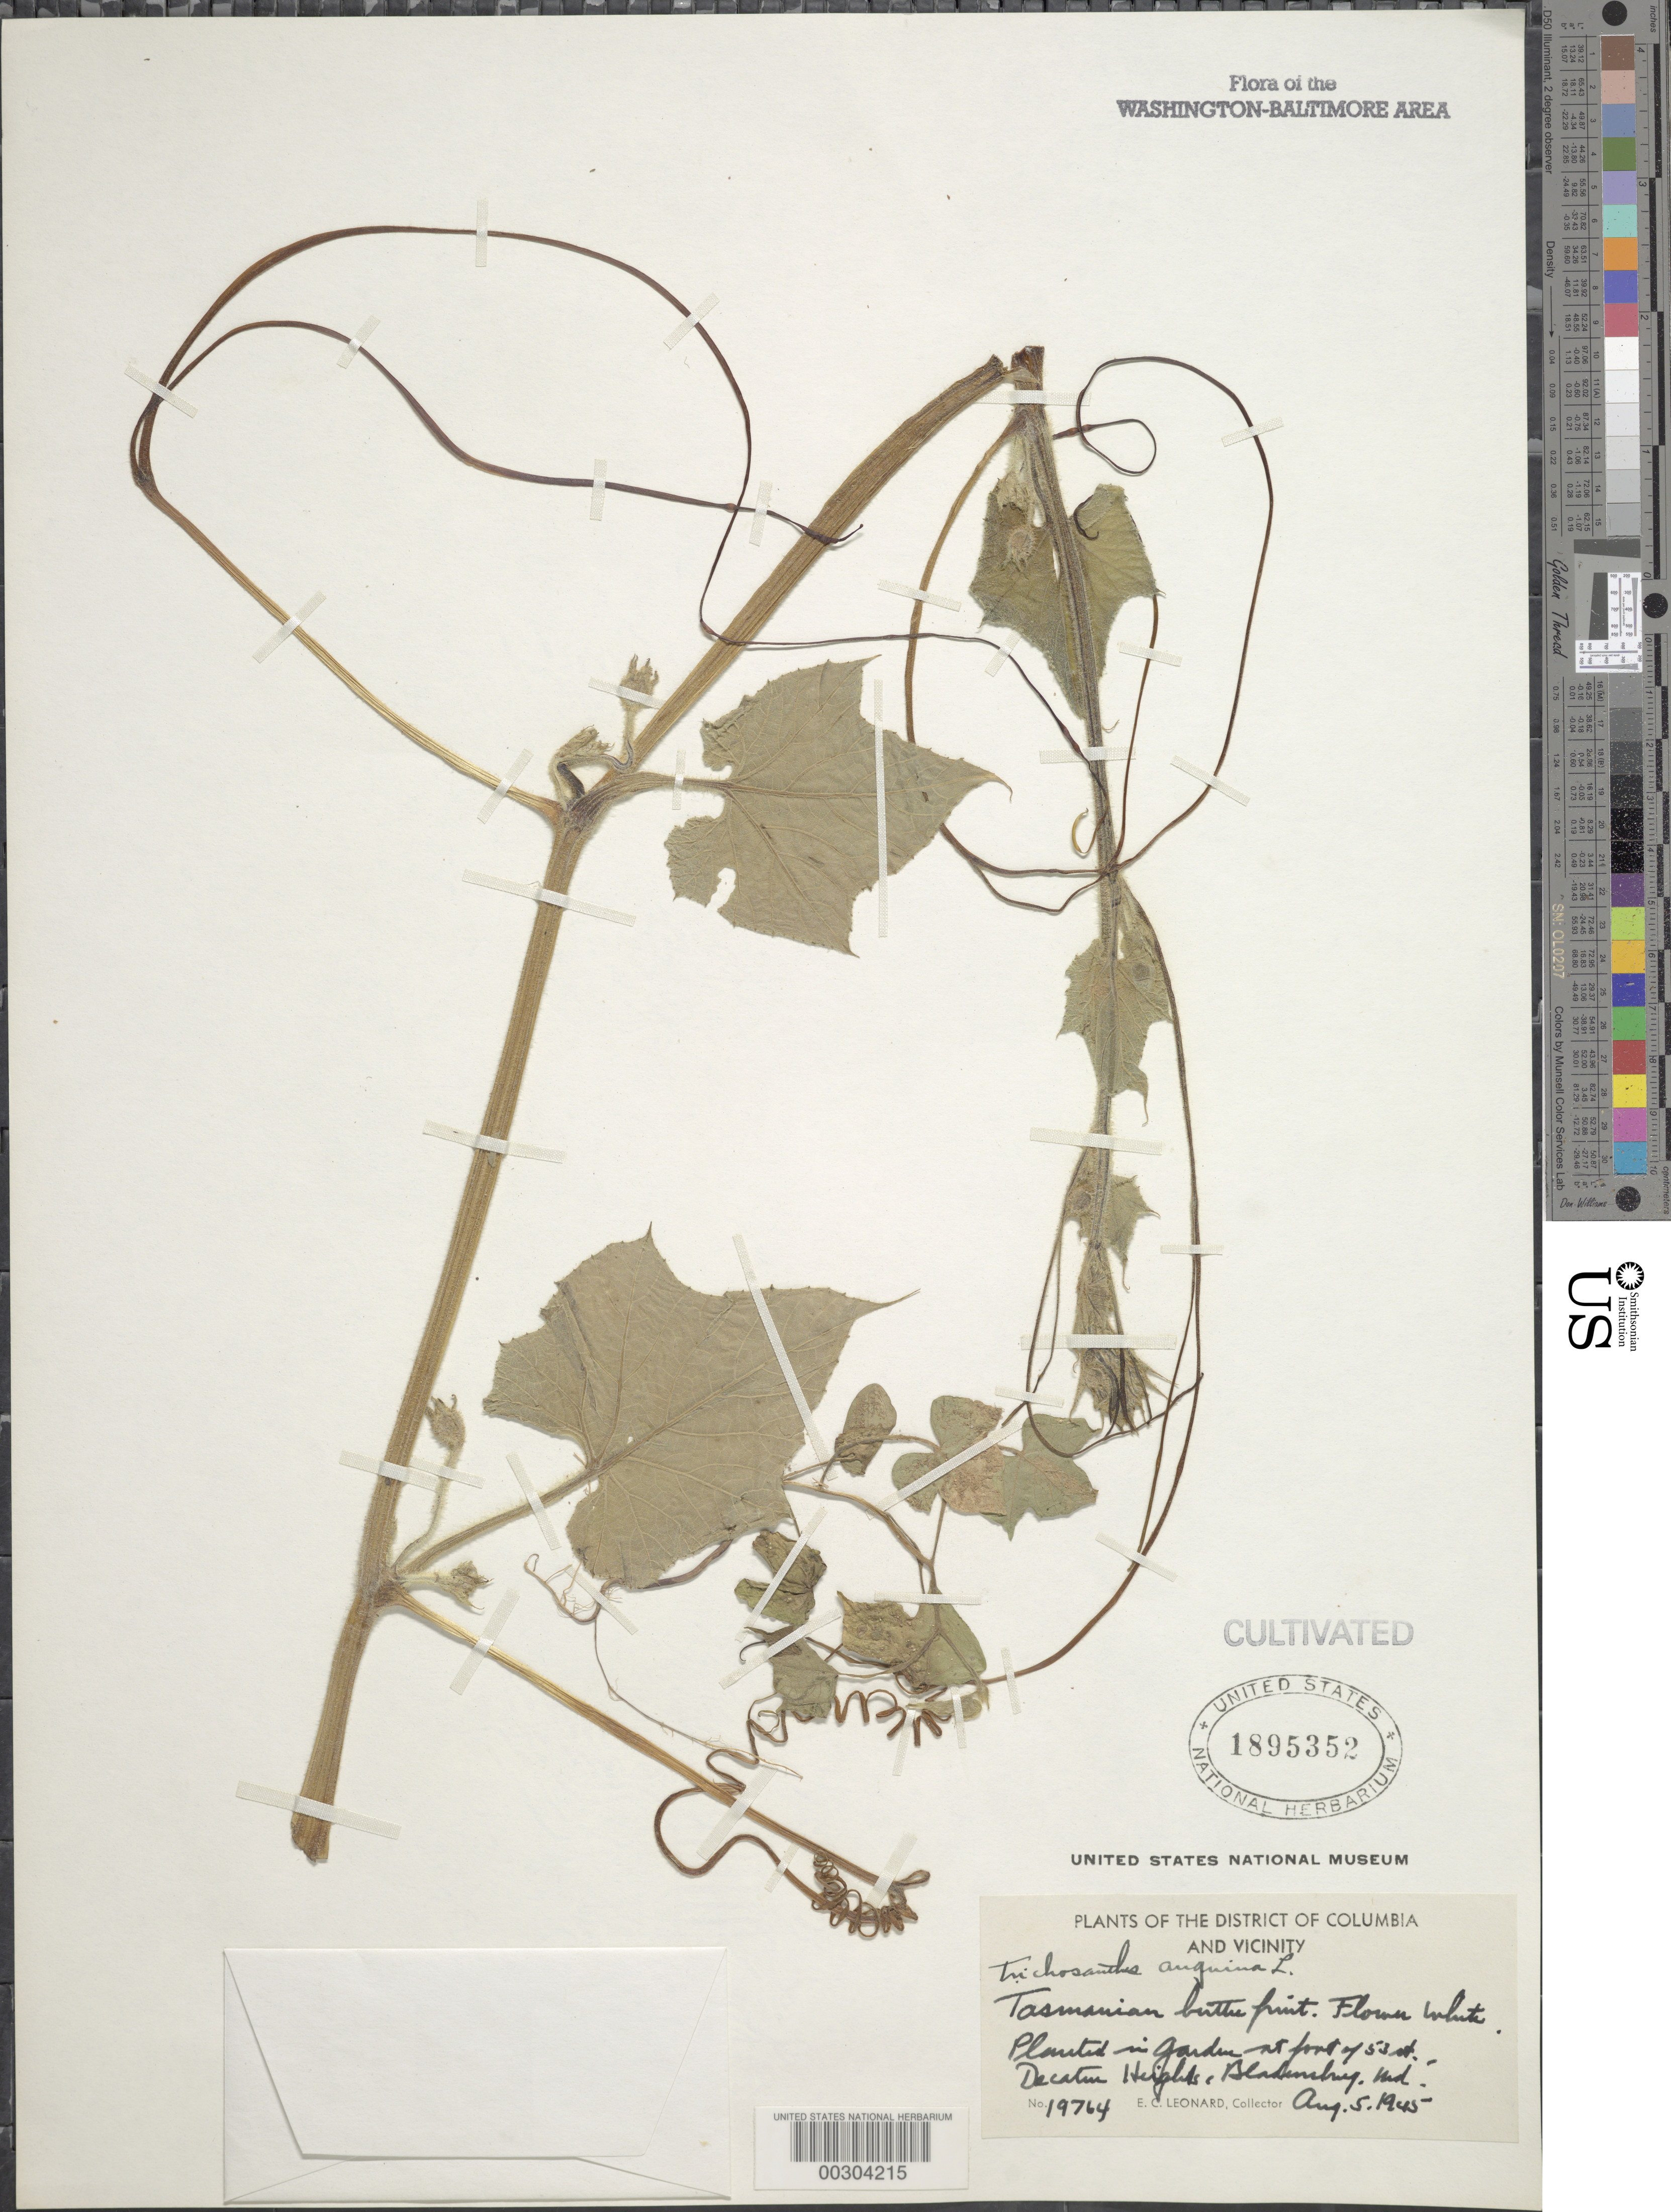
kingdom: Plantae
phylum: Tracheophyta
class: Magnoliopsida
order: Cucurbitales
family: Cucurbitaceae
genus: Lagenaria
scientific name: Lagenaria siceraria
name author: (Molina) Standl.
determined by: Nee, Michael H.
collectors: E. C. Leonard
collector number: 19764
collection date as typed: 05 Aug 1945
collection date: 1945-08-05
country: United States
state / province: Maryland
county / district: Prince George's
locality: Bladensburg, at foot of 53 St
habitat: Garden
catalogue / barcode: US 1895352